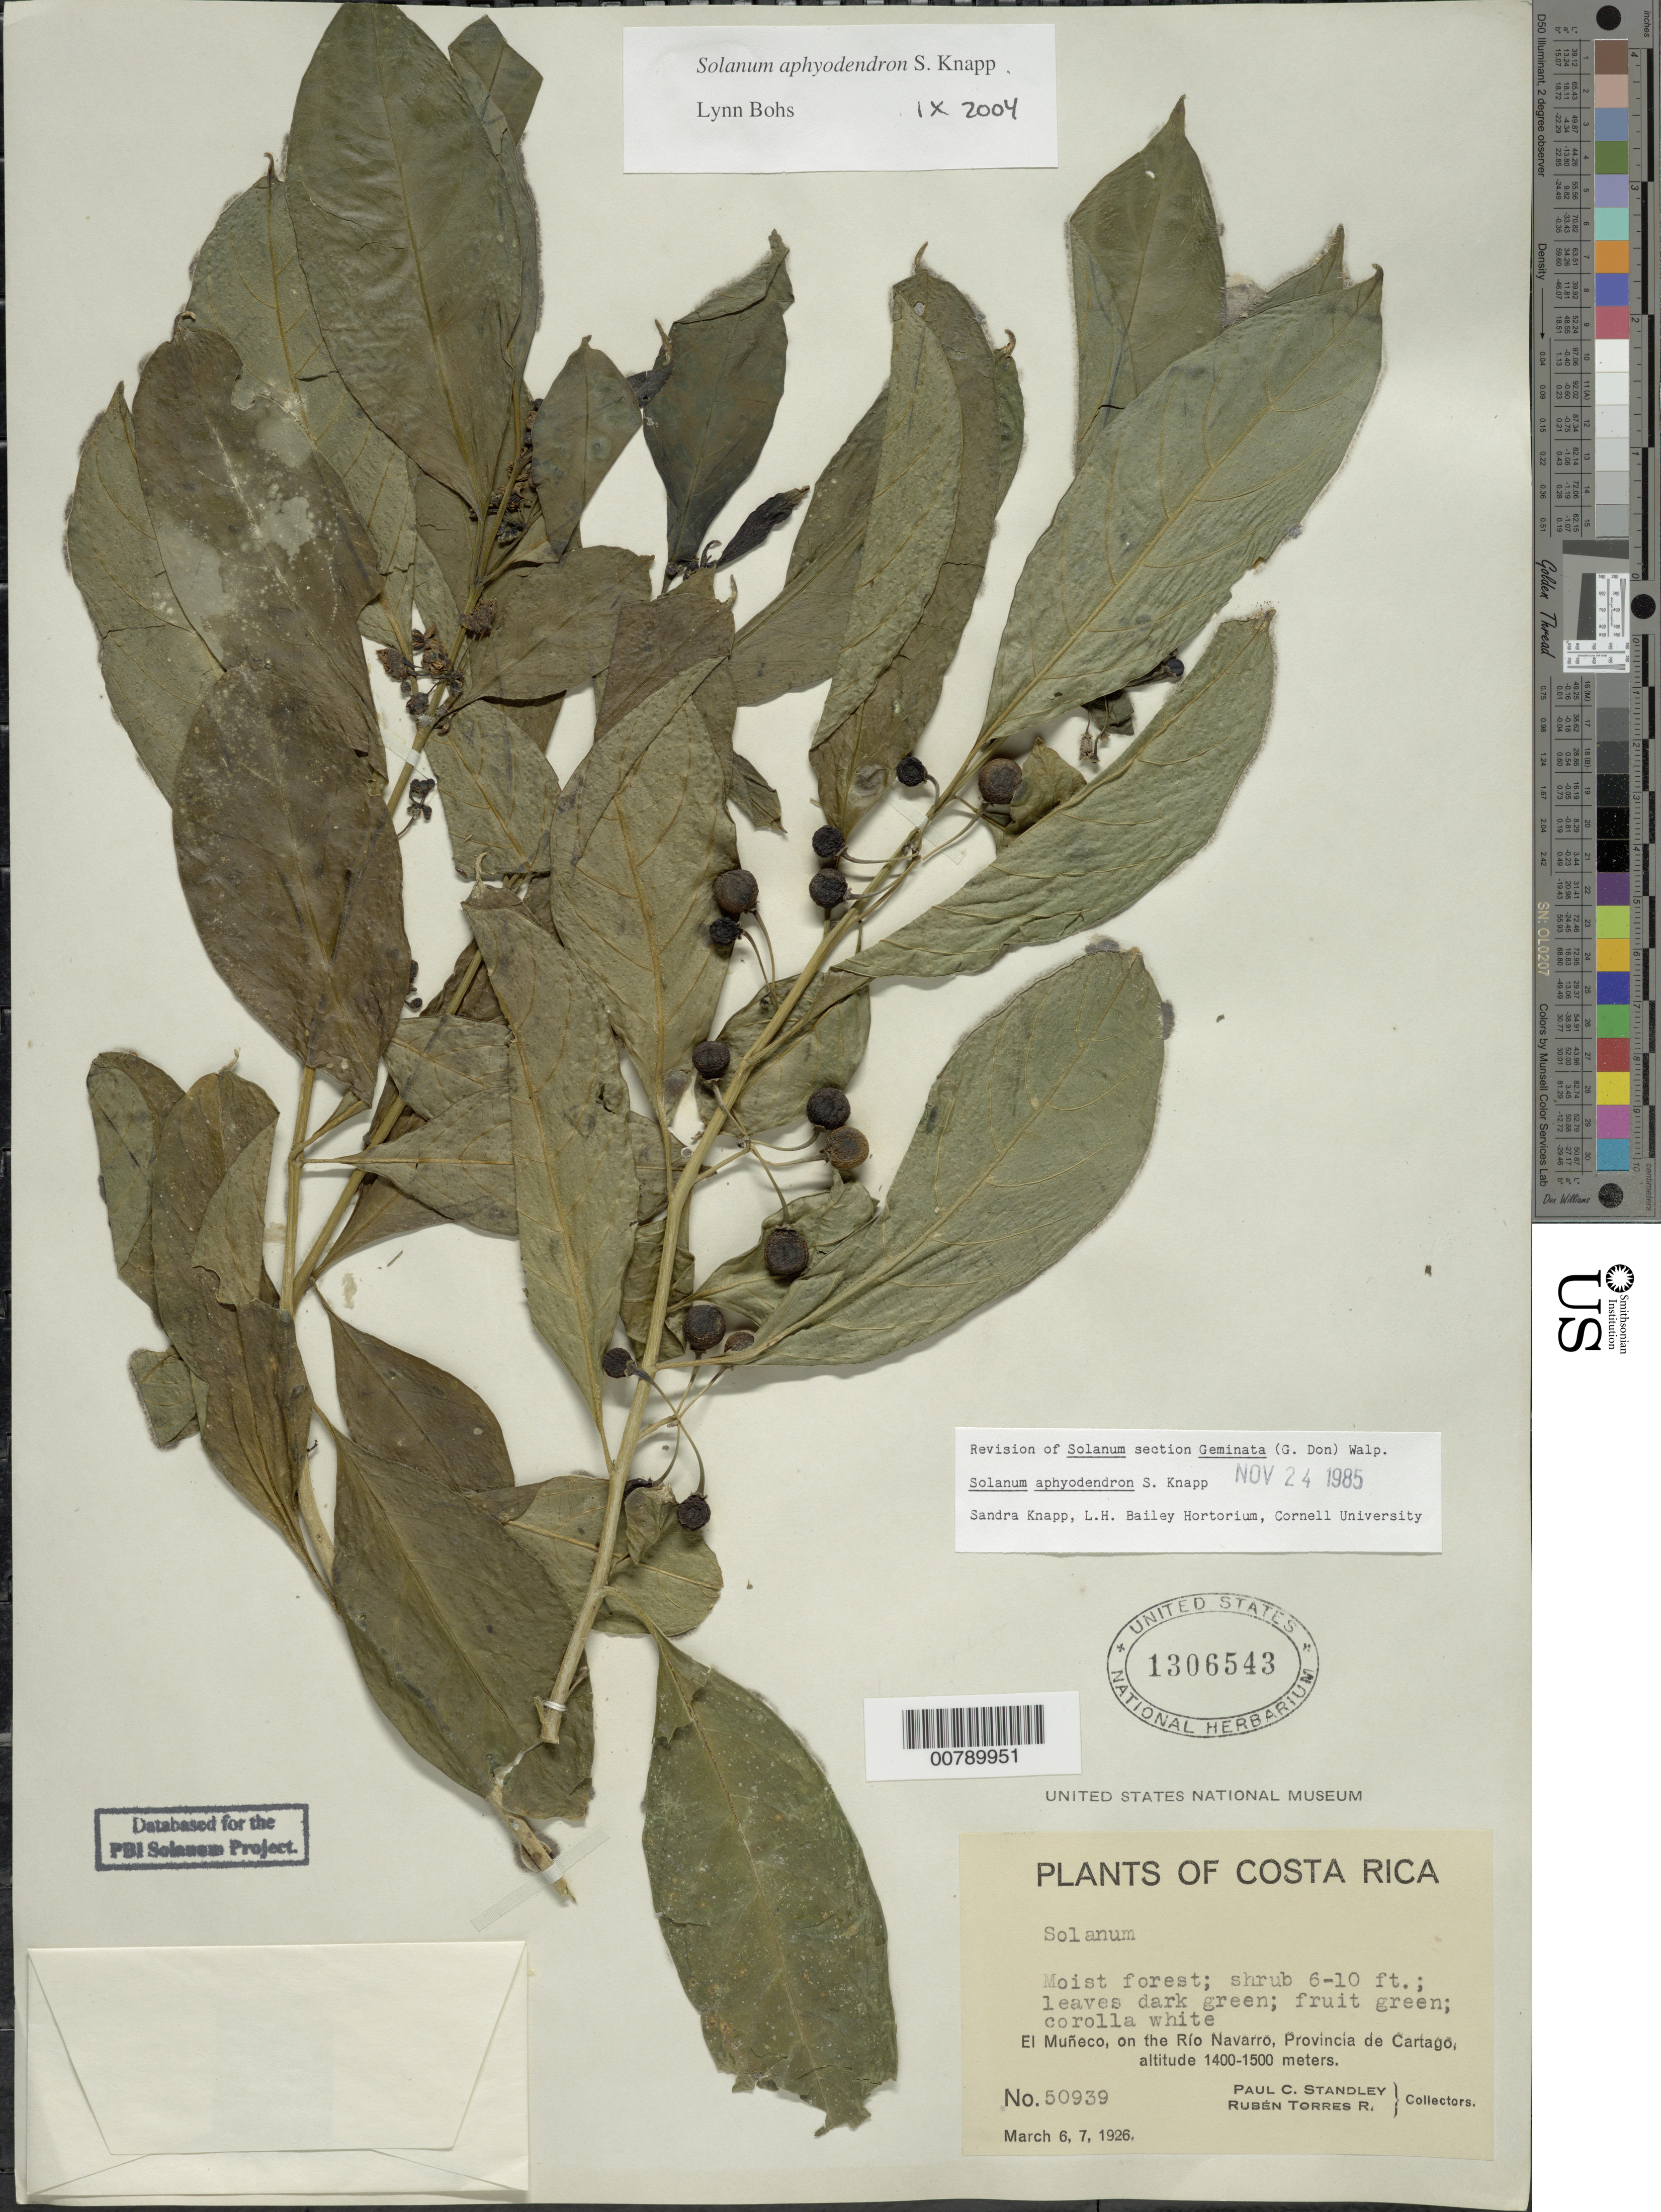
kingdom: Plantae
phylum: Tracheophyta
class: Magnoliopsida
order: Solanales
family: Solanaceae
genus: Solanum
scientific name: Solanum aphyodendron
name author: S. Knapp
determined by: Bohs, L. A.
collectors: P. C. Standley & R. Torres R.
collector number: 50939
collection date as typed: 6 Mar 1926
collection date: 1926-03-06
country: Costa Rica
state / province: Cartago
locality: On the Río Navarro.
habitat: Moist forest.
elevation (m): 1400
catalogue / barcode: US 1306543